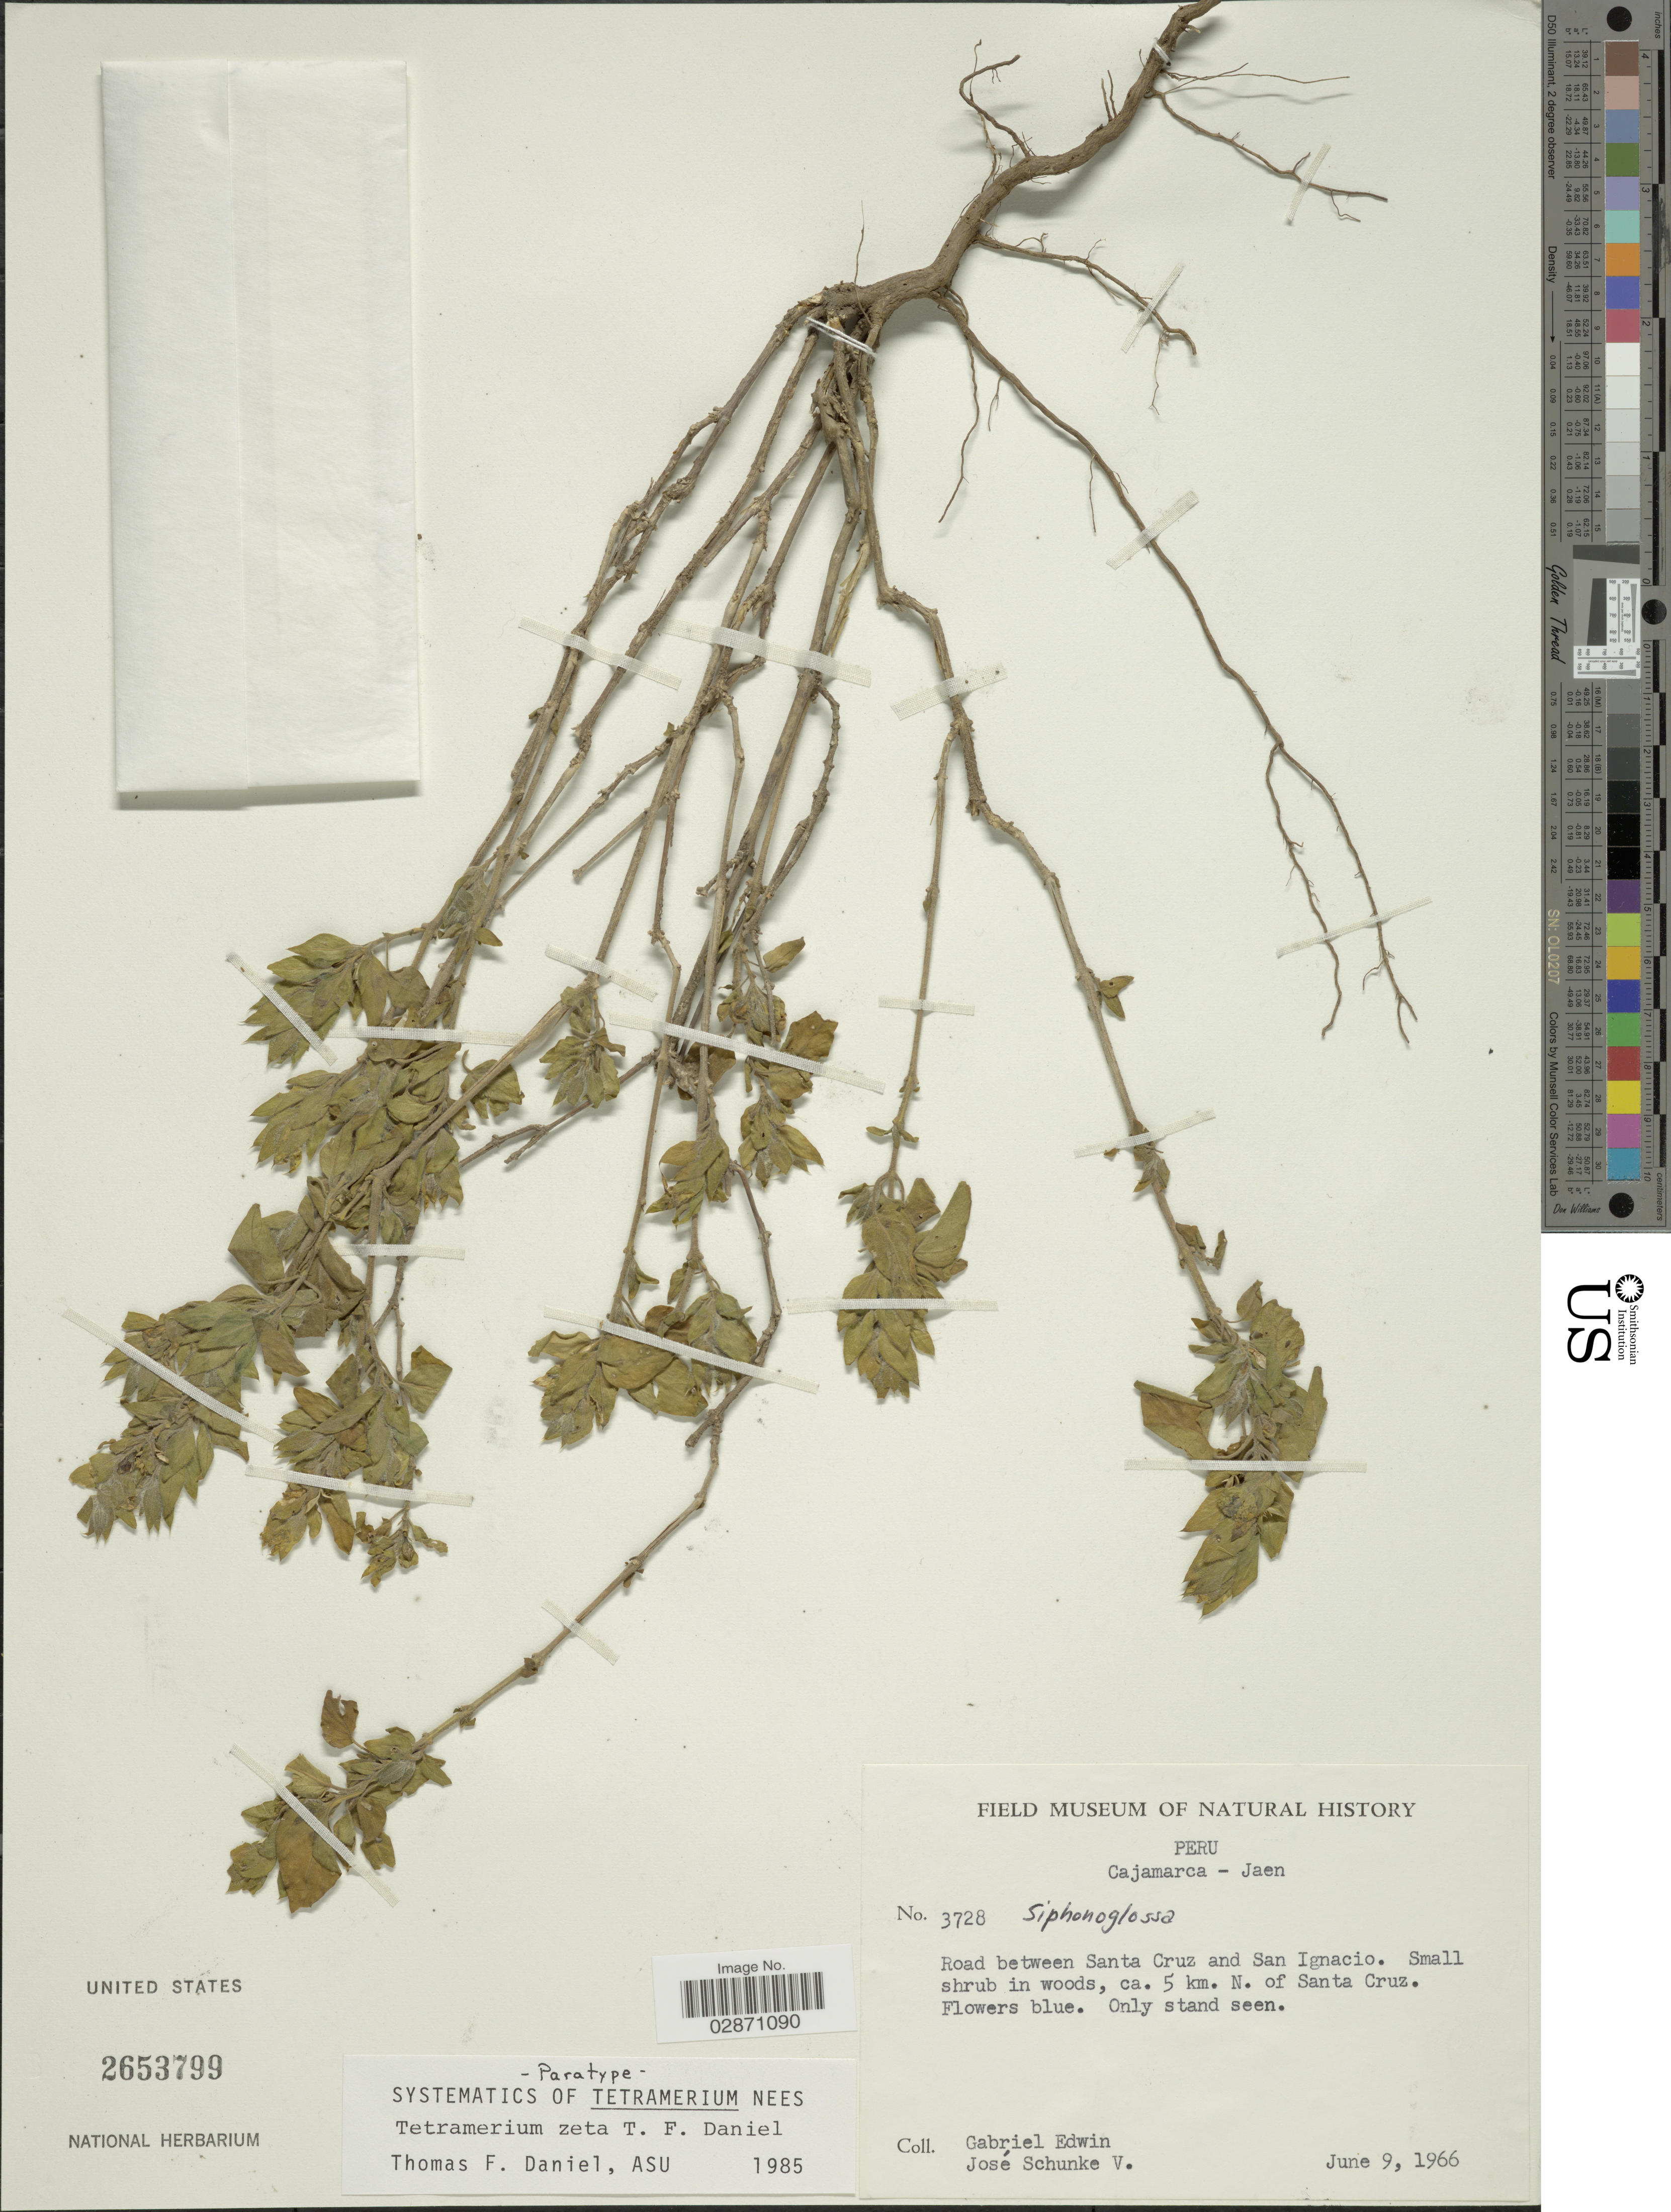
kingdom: Plantae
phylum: Tracheophyta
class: Magnoliopsida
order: Lamiales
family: Acanthaceae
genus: Tetramerium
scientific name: Tetramerium zeta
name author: T.F. Daniel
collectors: G. Edwin & J. Schunke Vigo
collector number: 3728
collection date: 1966-06-09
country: Peru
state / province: Cajamarca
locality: Cajamarc, road between Santa Cruz and San Ignacio, ca. 5 km. N. of Santa Cruz.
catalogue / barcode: US 2653799